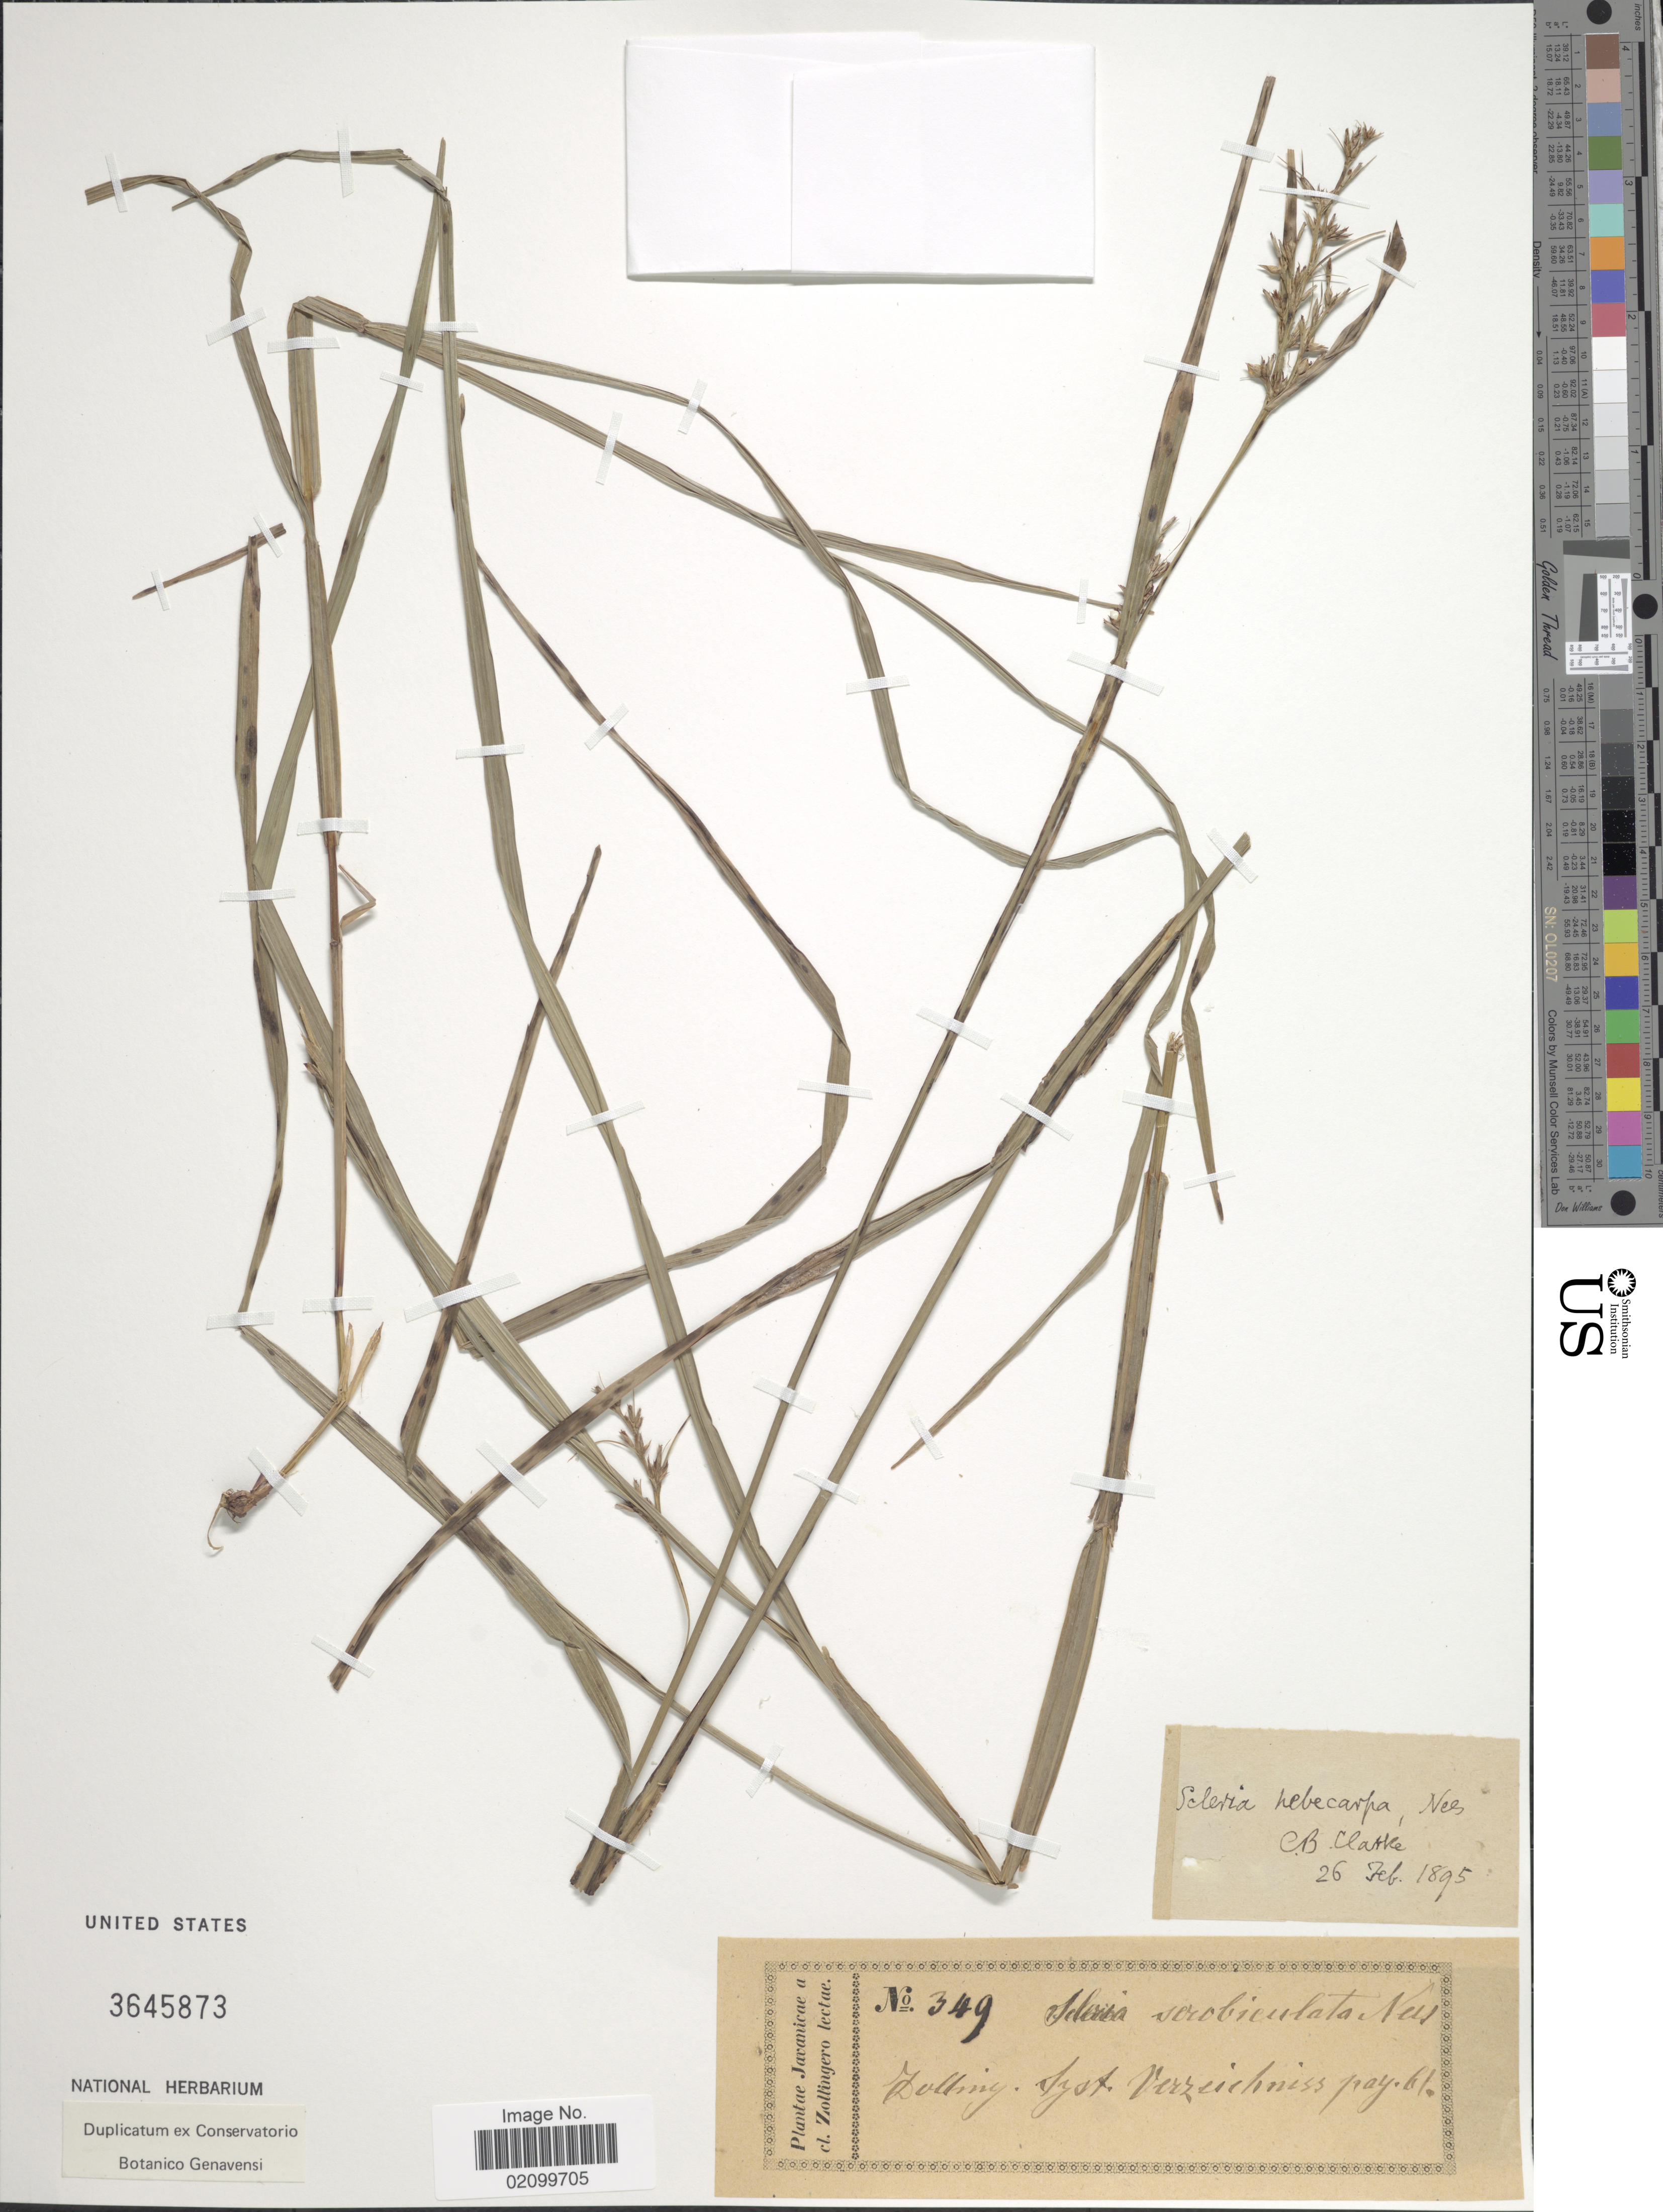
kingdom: Plantae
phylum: Tracheophyta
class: Liliopsida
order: Poales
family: Cyperaceae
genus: Scleria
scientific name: Scleria levis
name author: Retz.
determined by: Strong, Mark T., (BOT), Smithsonian Institution - National Museum of Natural History (UNITED STATES)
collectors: H. Zollinger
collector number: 349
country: Indonesia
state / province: Java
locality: Zolling. Syst. Verzuichness pay. bl. [interpreted]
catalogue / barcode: US 3645873